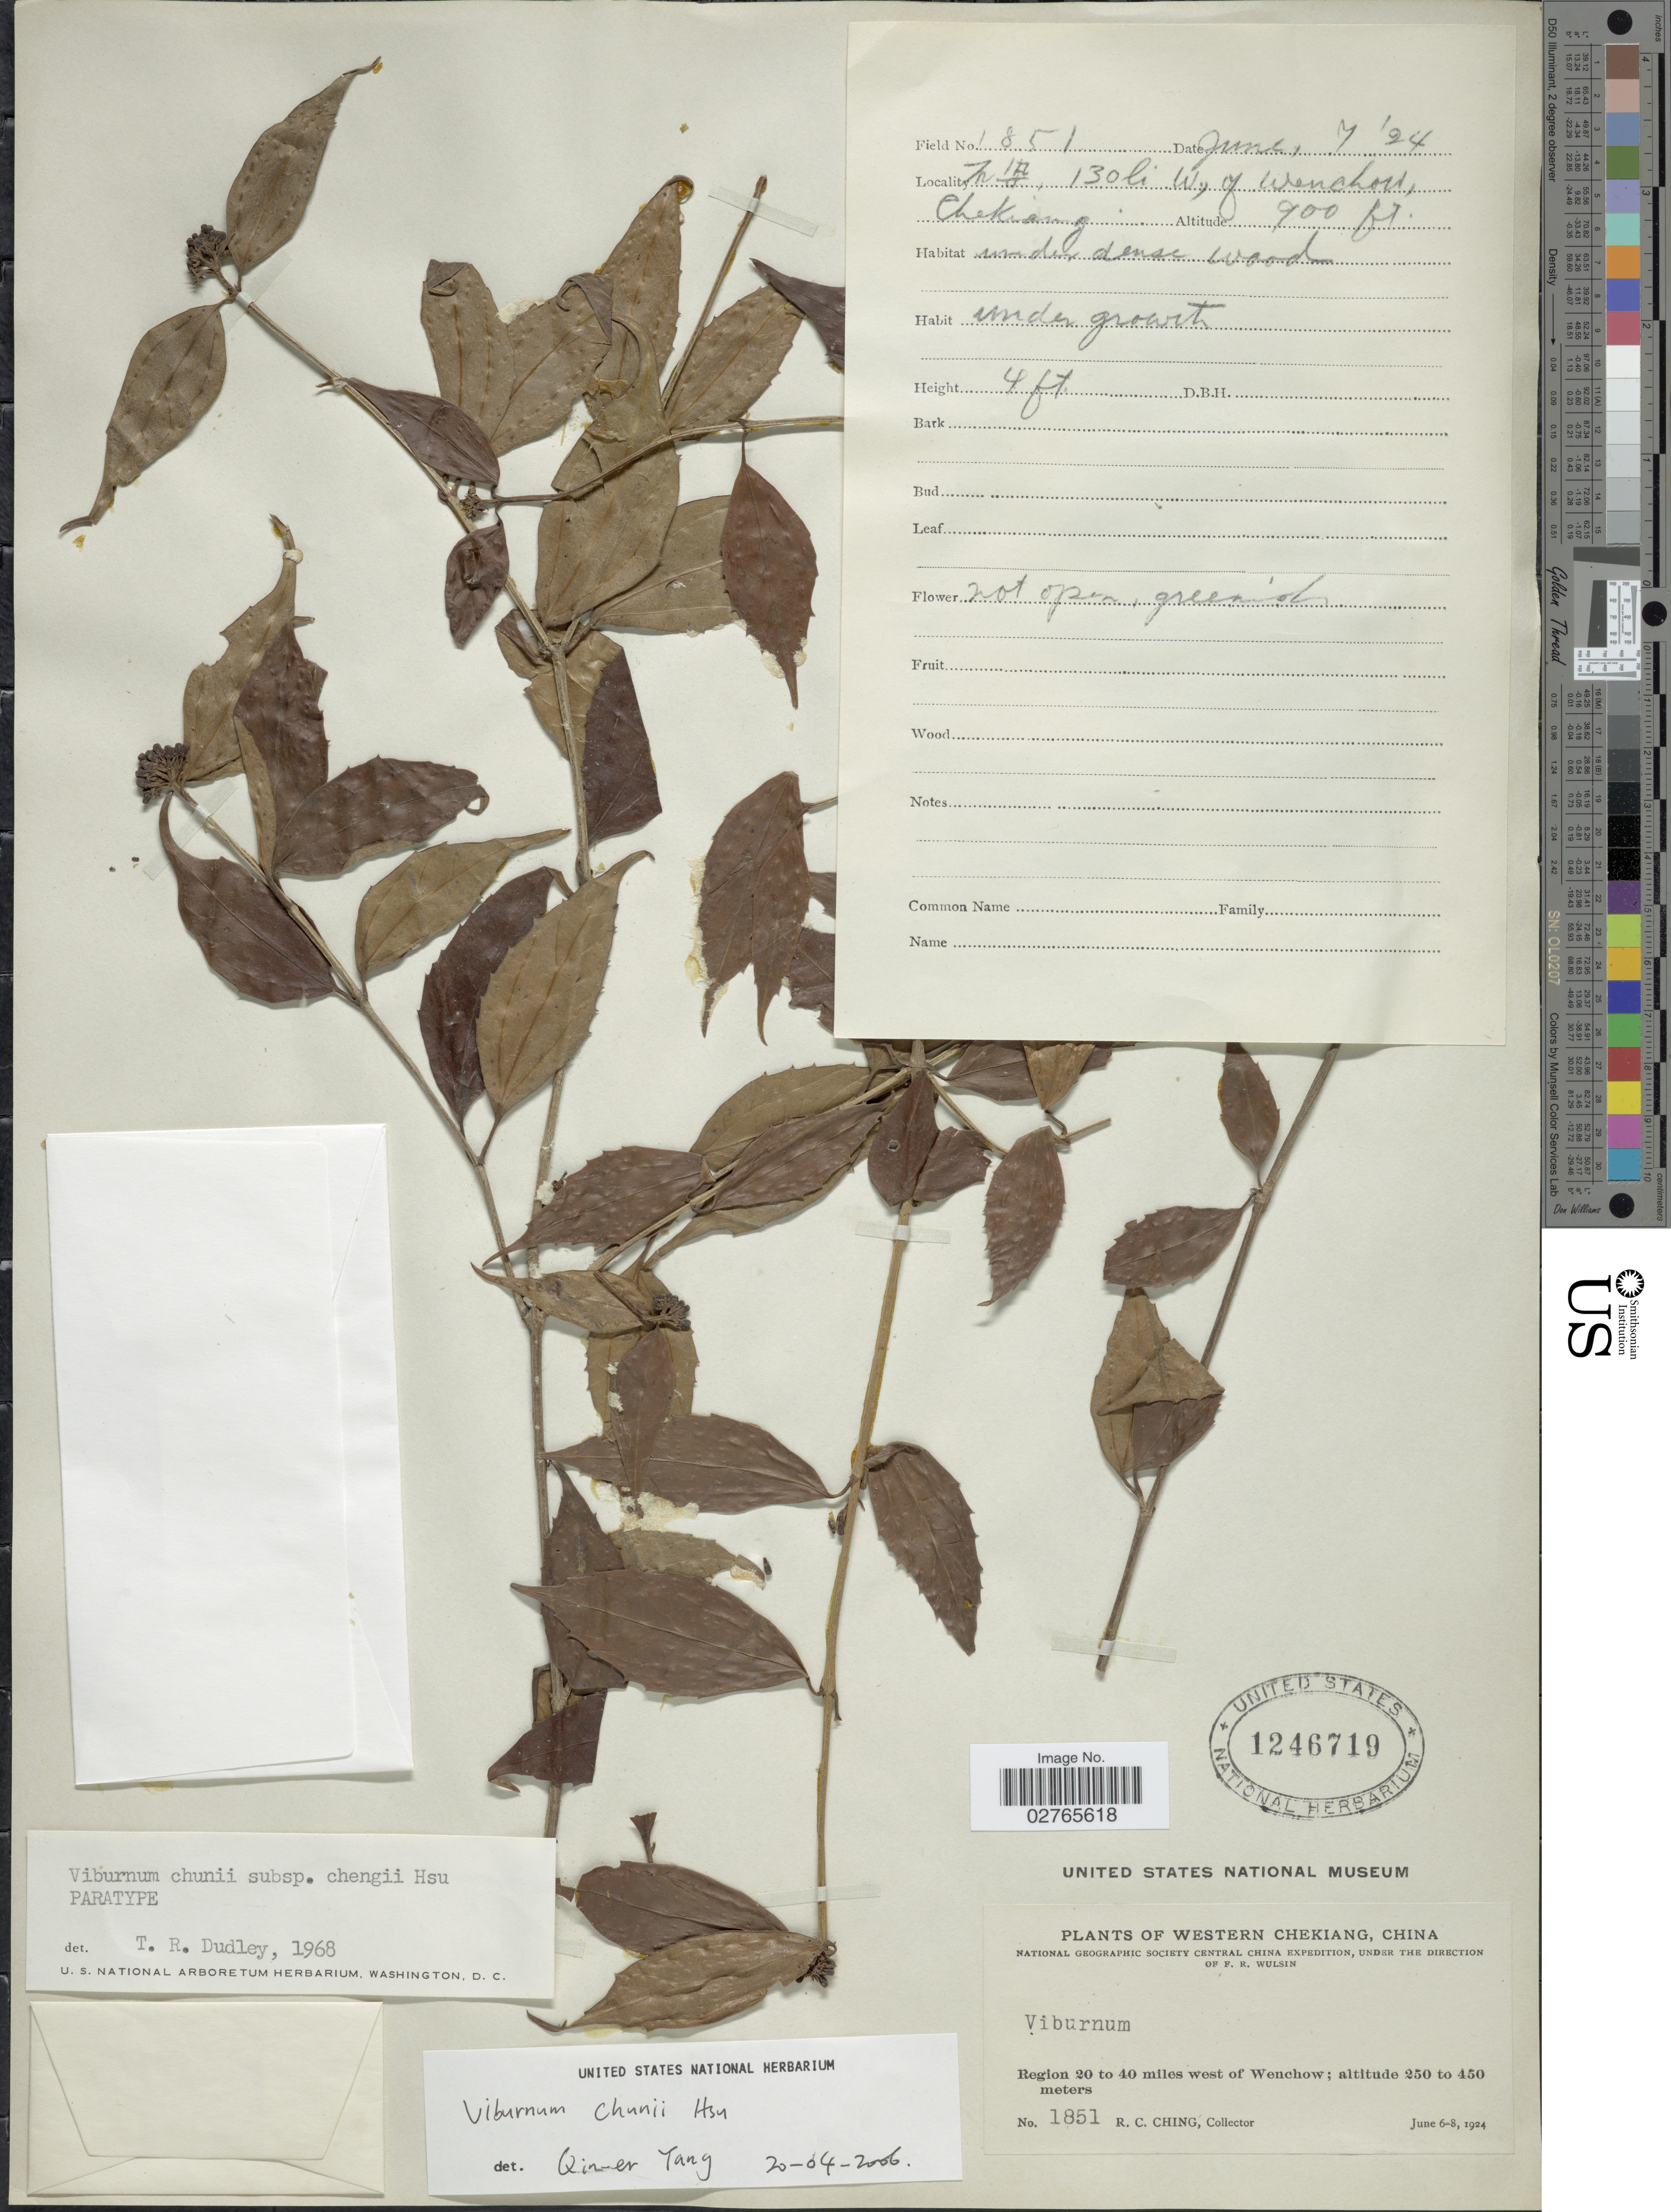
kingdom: Plantae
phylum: Tracheophyta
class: Magnoliopsida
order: Dipsacales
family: Viburnaceae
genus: Viburnum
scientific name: Viburnum chunii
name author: P.S. Hsu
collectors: R. C. Ching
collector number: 1851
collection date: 1924-06-07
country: China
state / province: Zhejiang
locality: Shiranxiang. 130 li. W. of Wenchow (region 20 to 40 miles west of Wenchow). Western Chongqing.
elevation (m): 274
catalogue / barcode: US 1246719